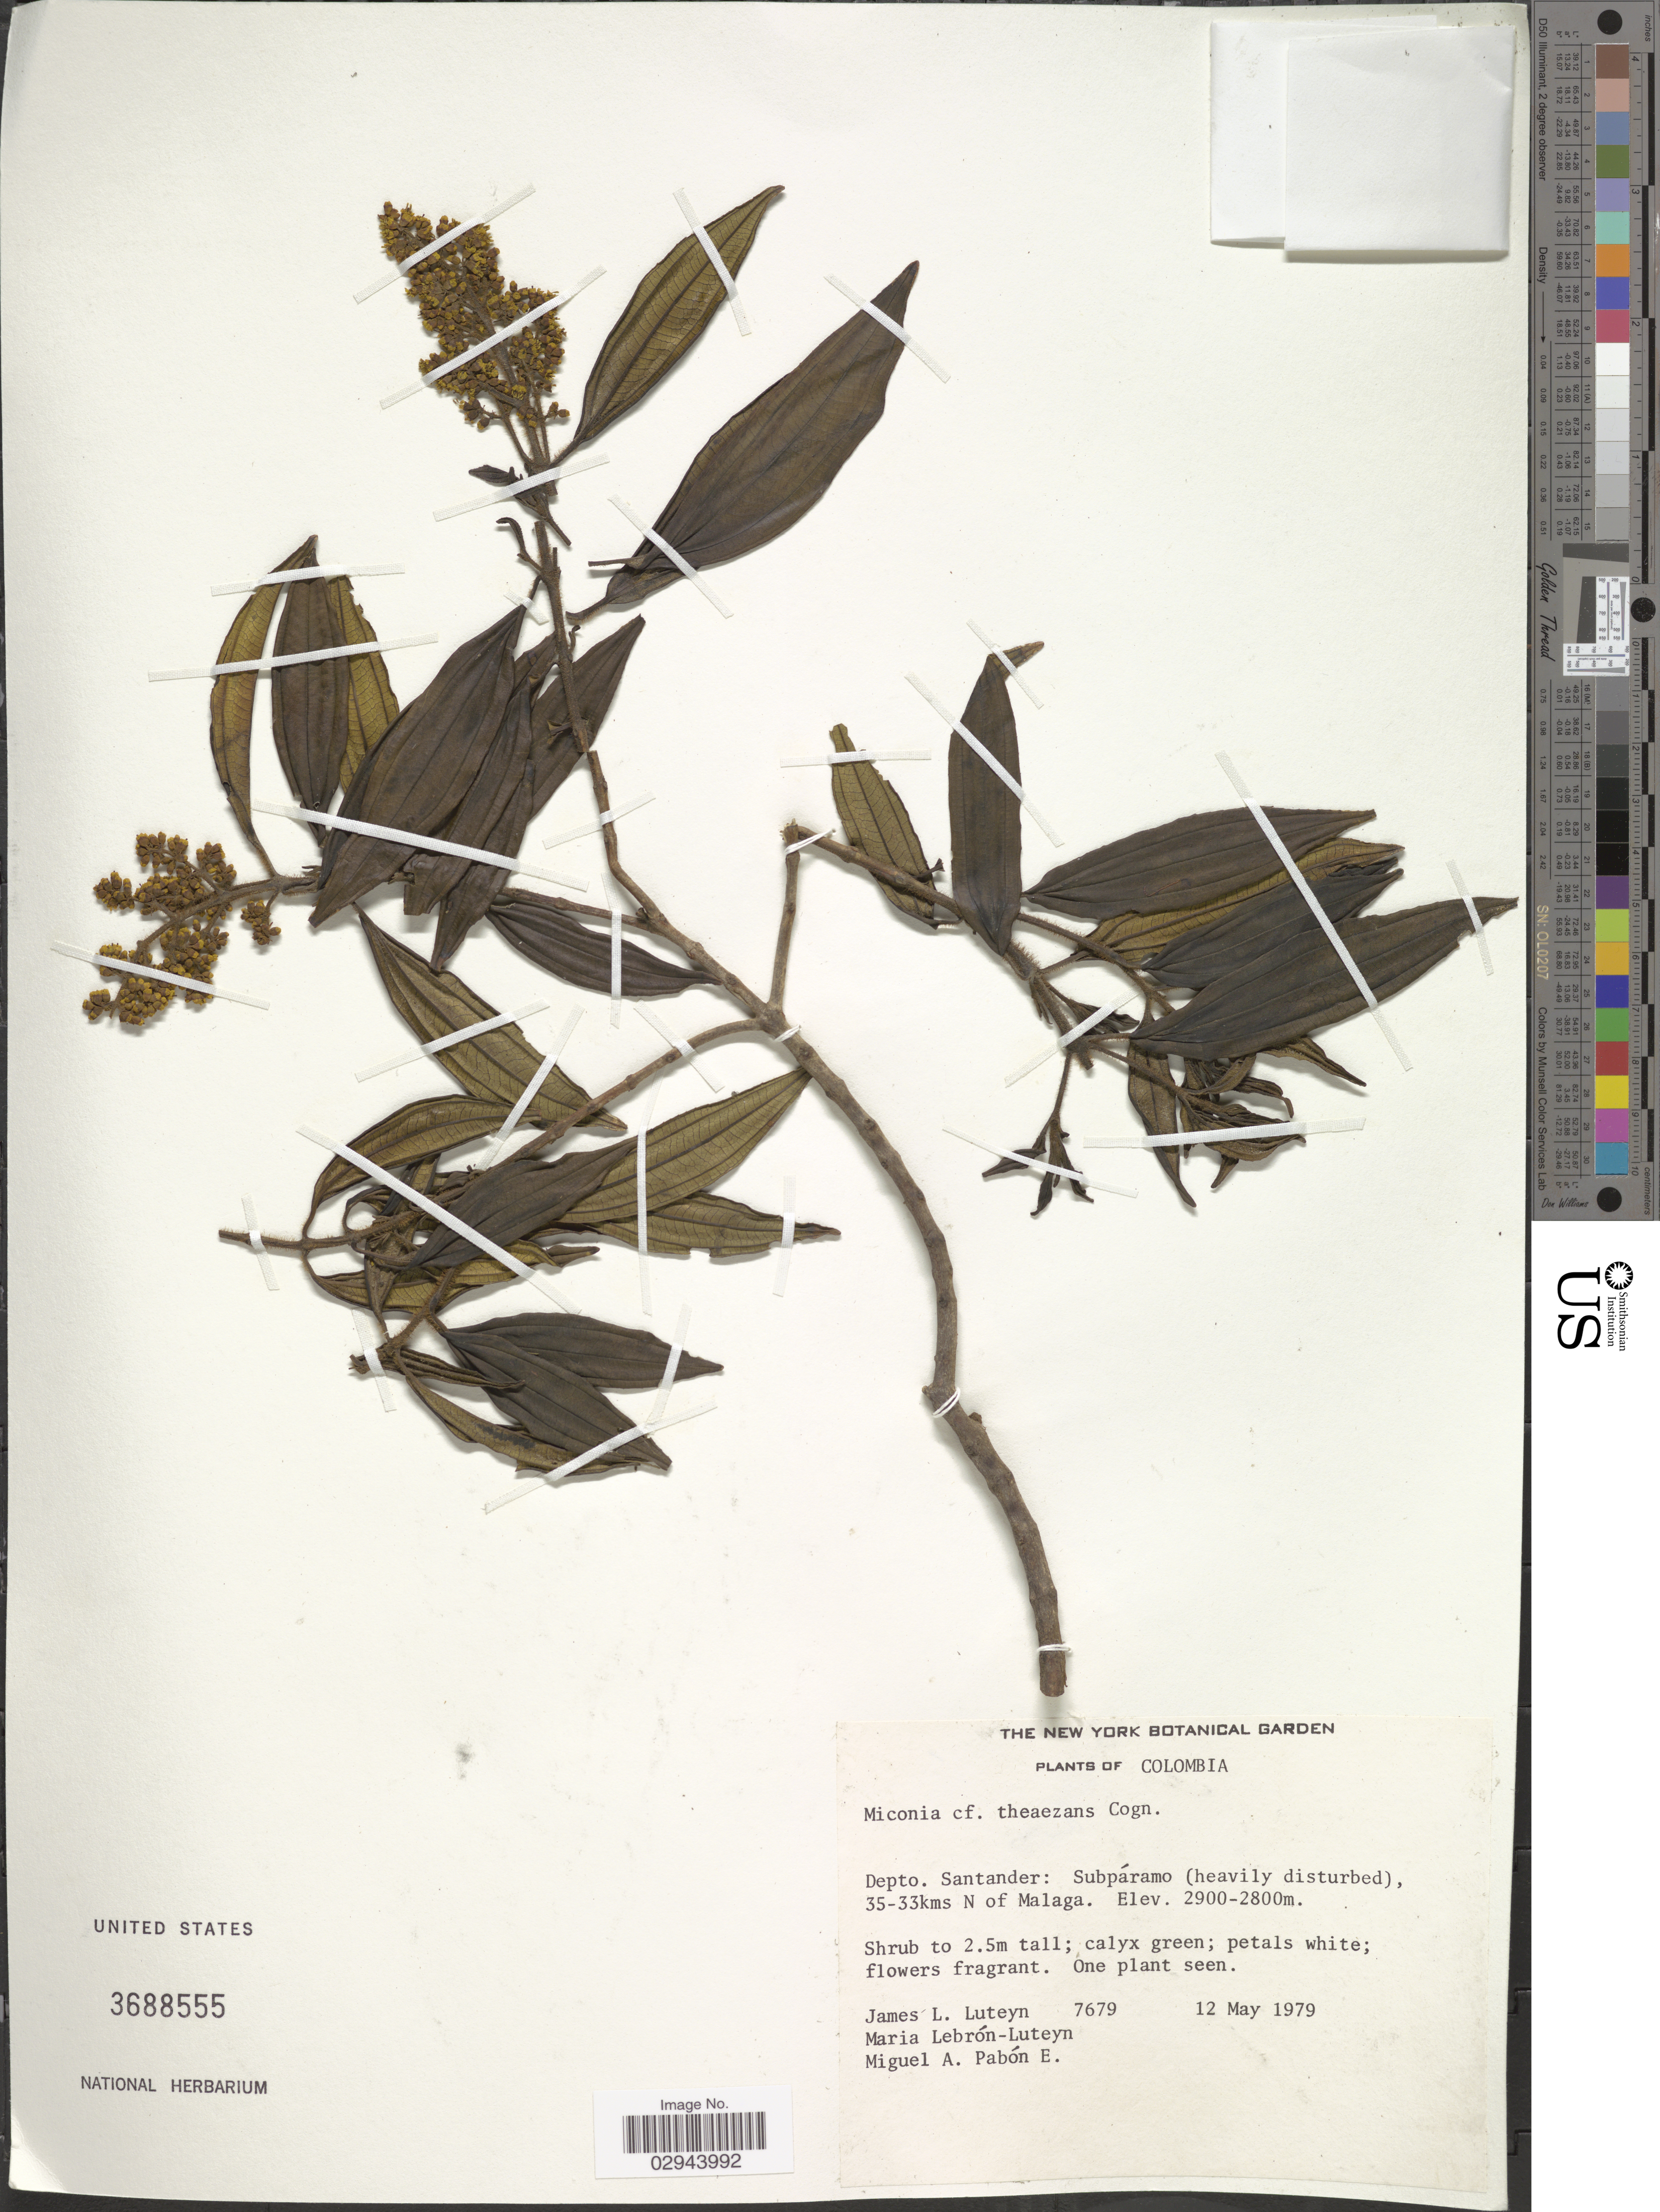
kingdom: Plantae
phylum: Tracheophyta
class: Magnoliopsida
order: Myrtales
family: Melastomataceae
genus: Miconia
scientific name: Miconia theizans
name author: (Bonpl.) Cogn.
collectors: J. Luteyn & M. L. Lebrón-Luteyn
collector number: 7679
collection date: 1979-05-12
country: Colombia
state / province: Santander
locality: Depto. Santander, Subpáramo (heavily disturbed), 35-33kms N of Malaga.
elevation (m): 2800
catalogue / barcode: US 3688555